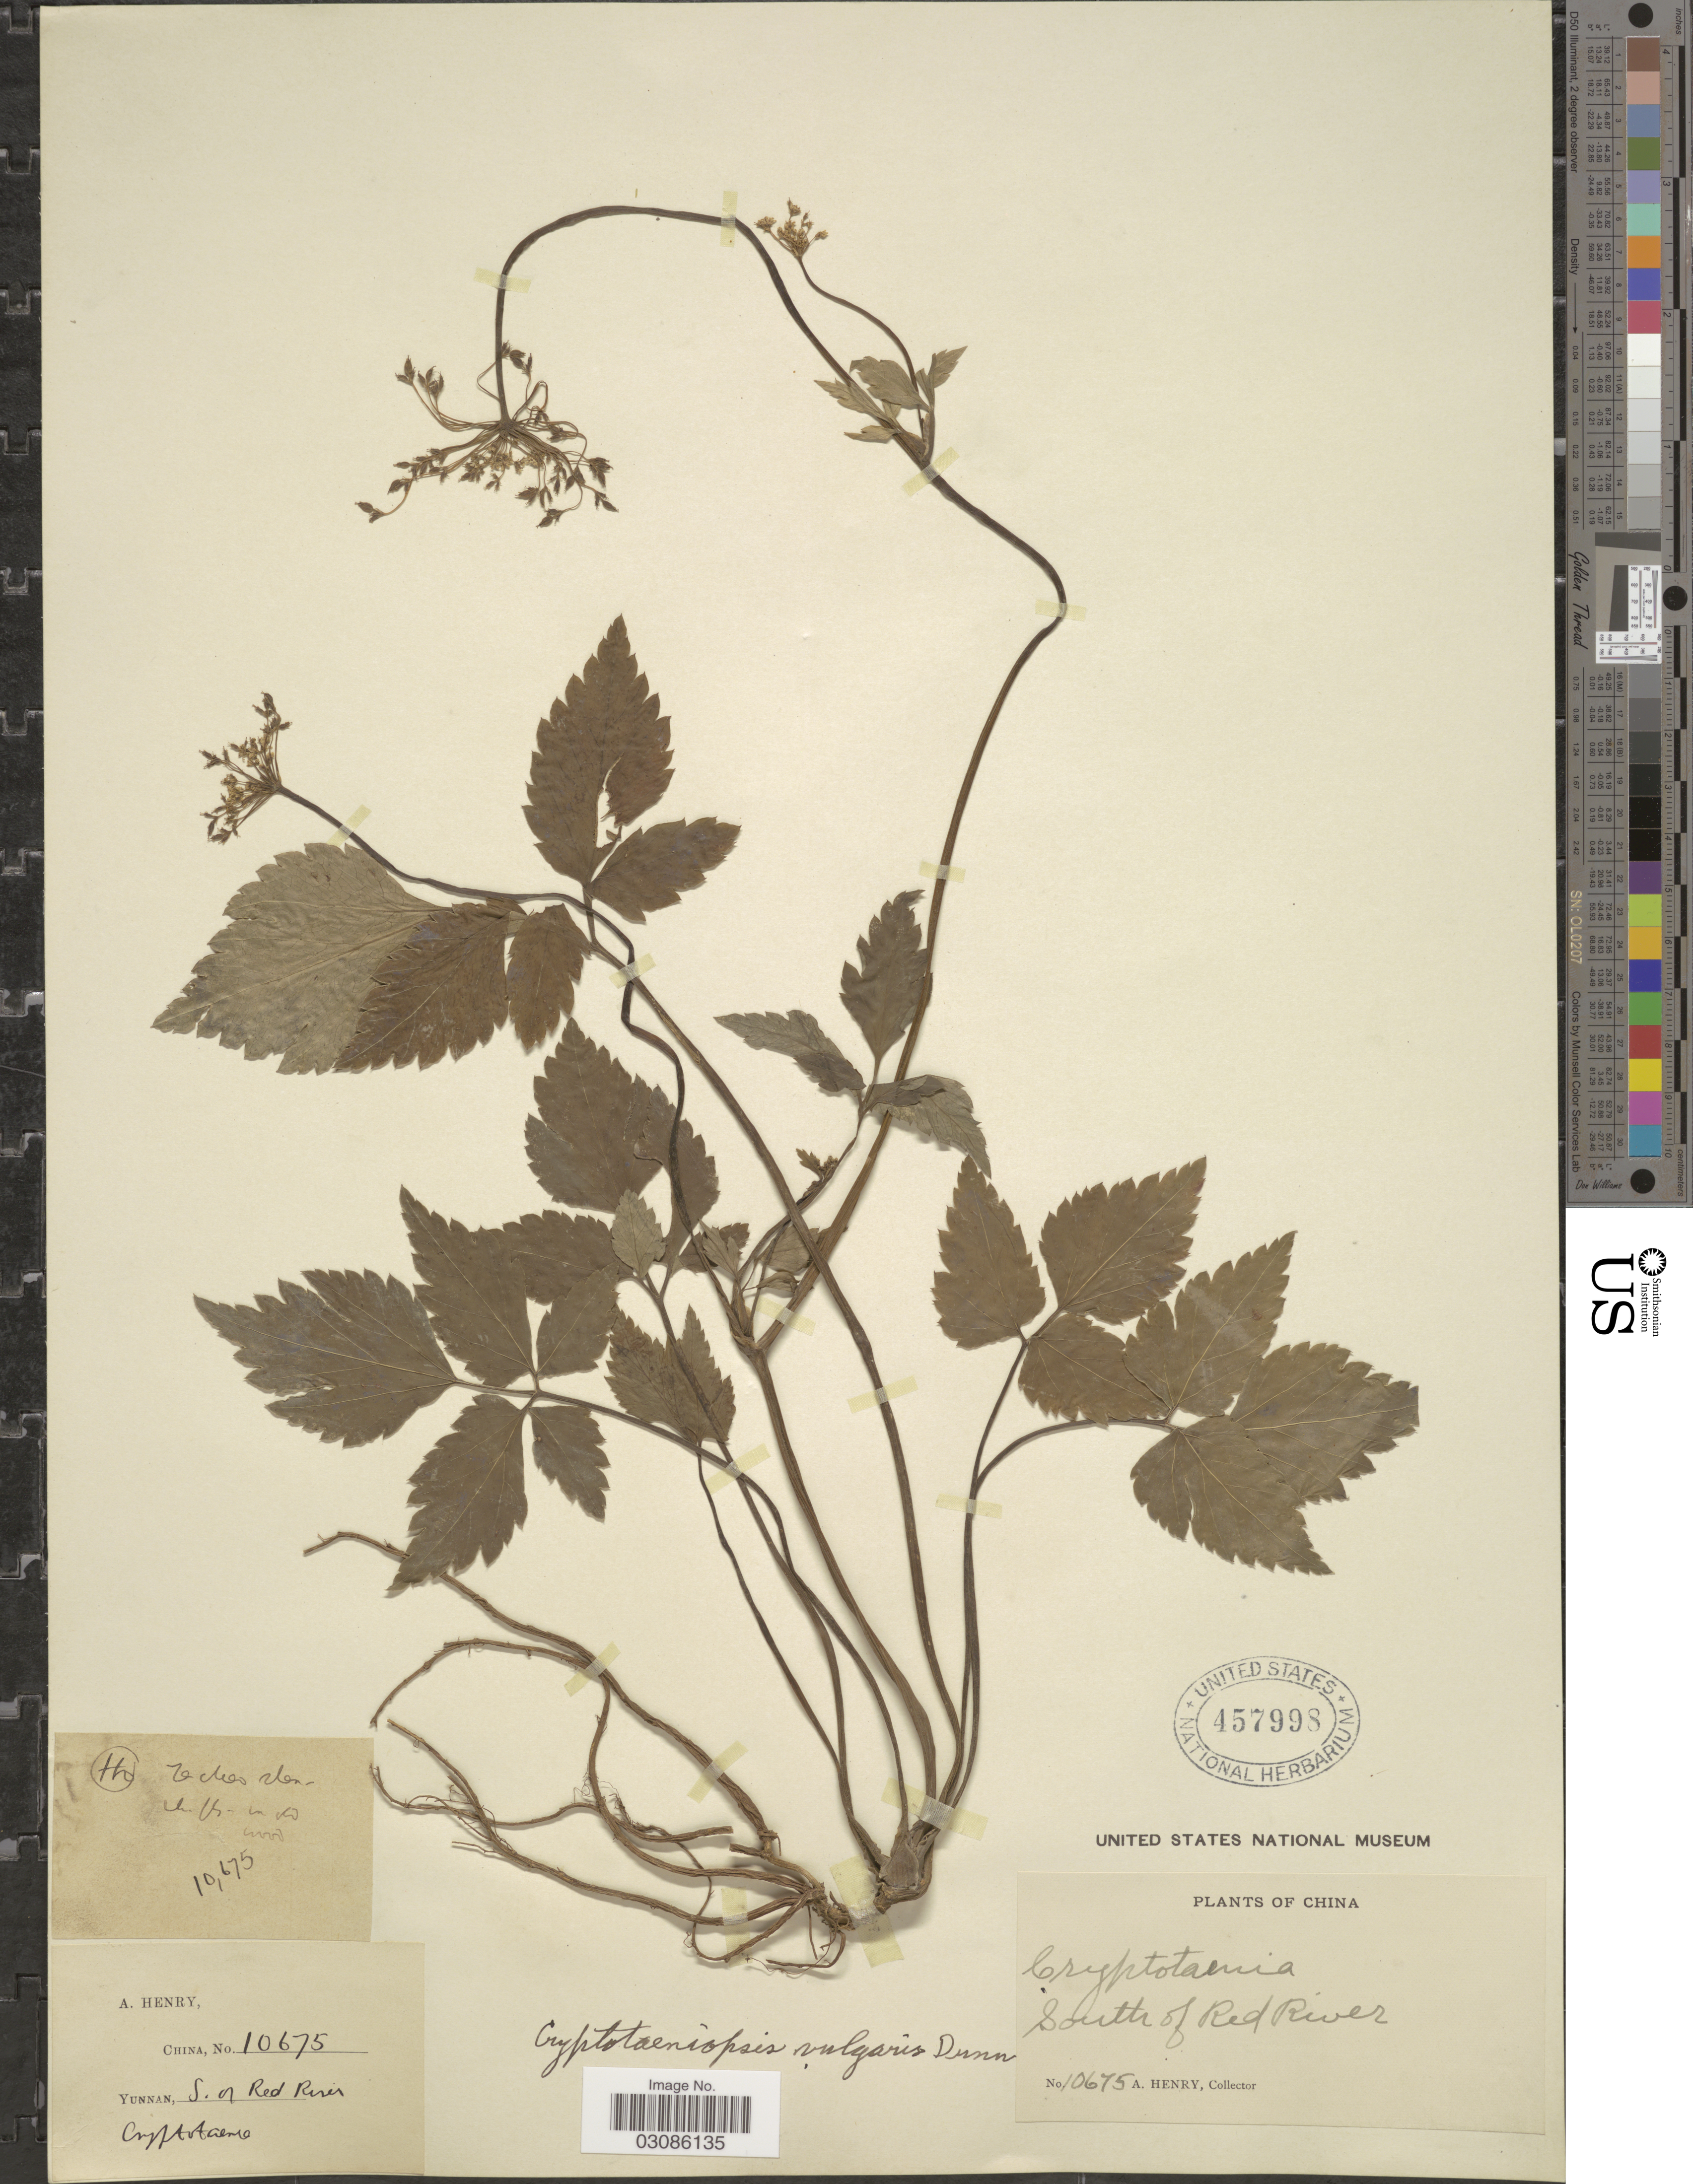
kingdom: Plantae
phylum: Tracheophyta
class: Magnoliopsida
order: Apiales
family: Apiaceae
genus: Pternopetalum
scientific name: Pternopetalum vulgare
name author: (Dunn) Hand.-Mazz.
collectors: A. Henry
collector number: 10675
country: China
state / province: Yunnan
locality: South of Red River.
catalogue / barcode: US 457998